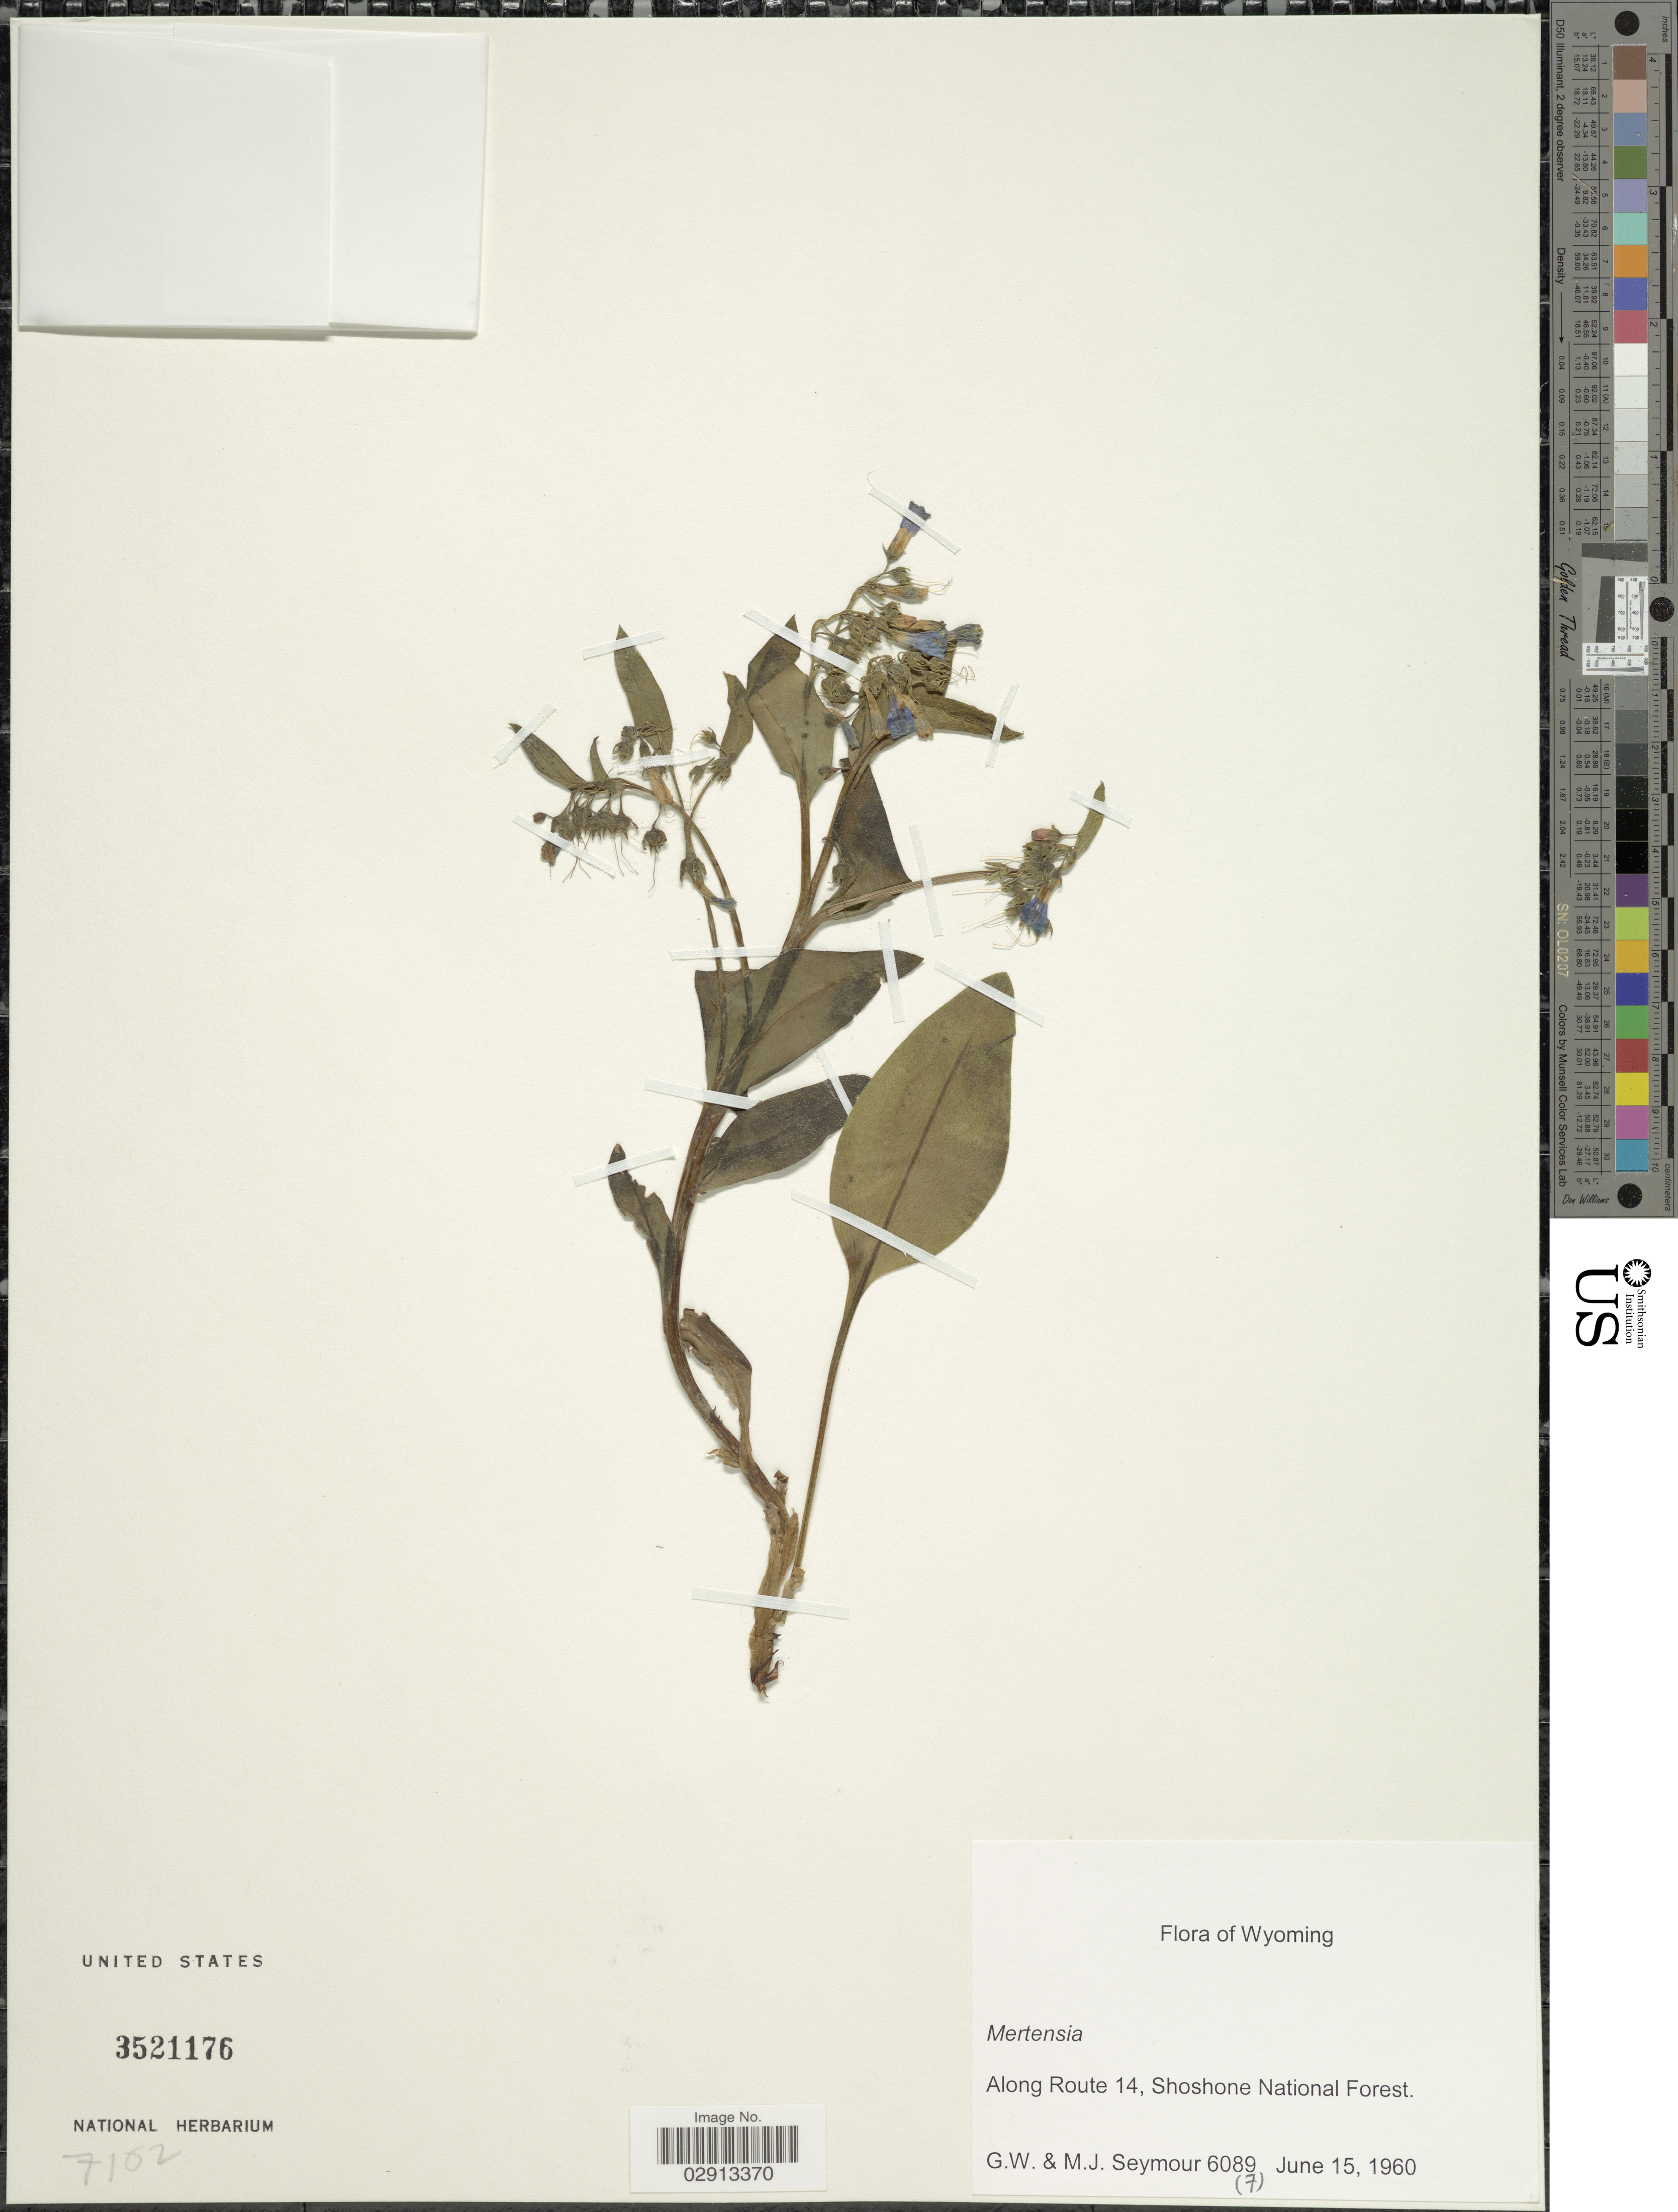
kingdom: Plantae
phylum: Tracheophyta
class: Magnoliopsida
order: Boraginales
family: Boraginaceae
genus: Mertensia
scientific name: Mertensia sp.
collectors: G. Seymour & M. Seymour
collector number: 6089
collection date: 1960-06-15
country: United States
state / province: Wyoming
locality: Along Route 14, Shoshone National Forest.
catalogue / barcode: US 3521176